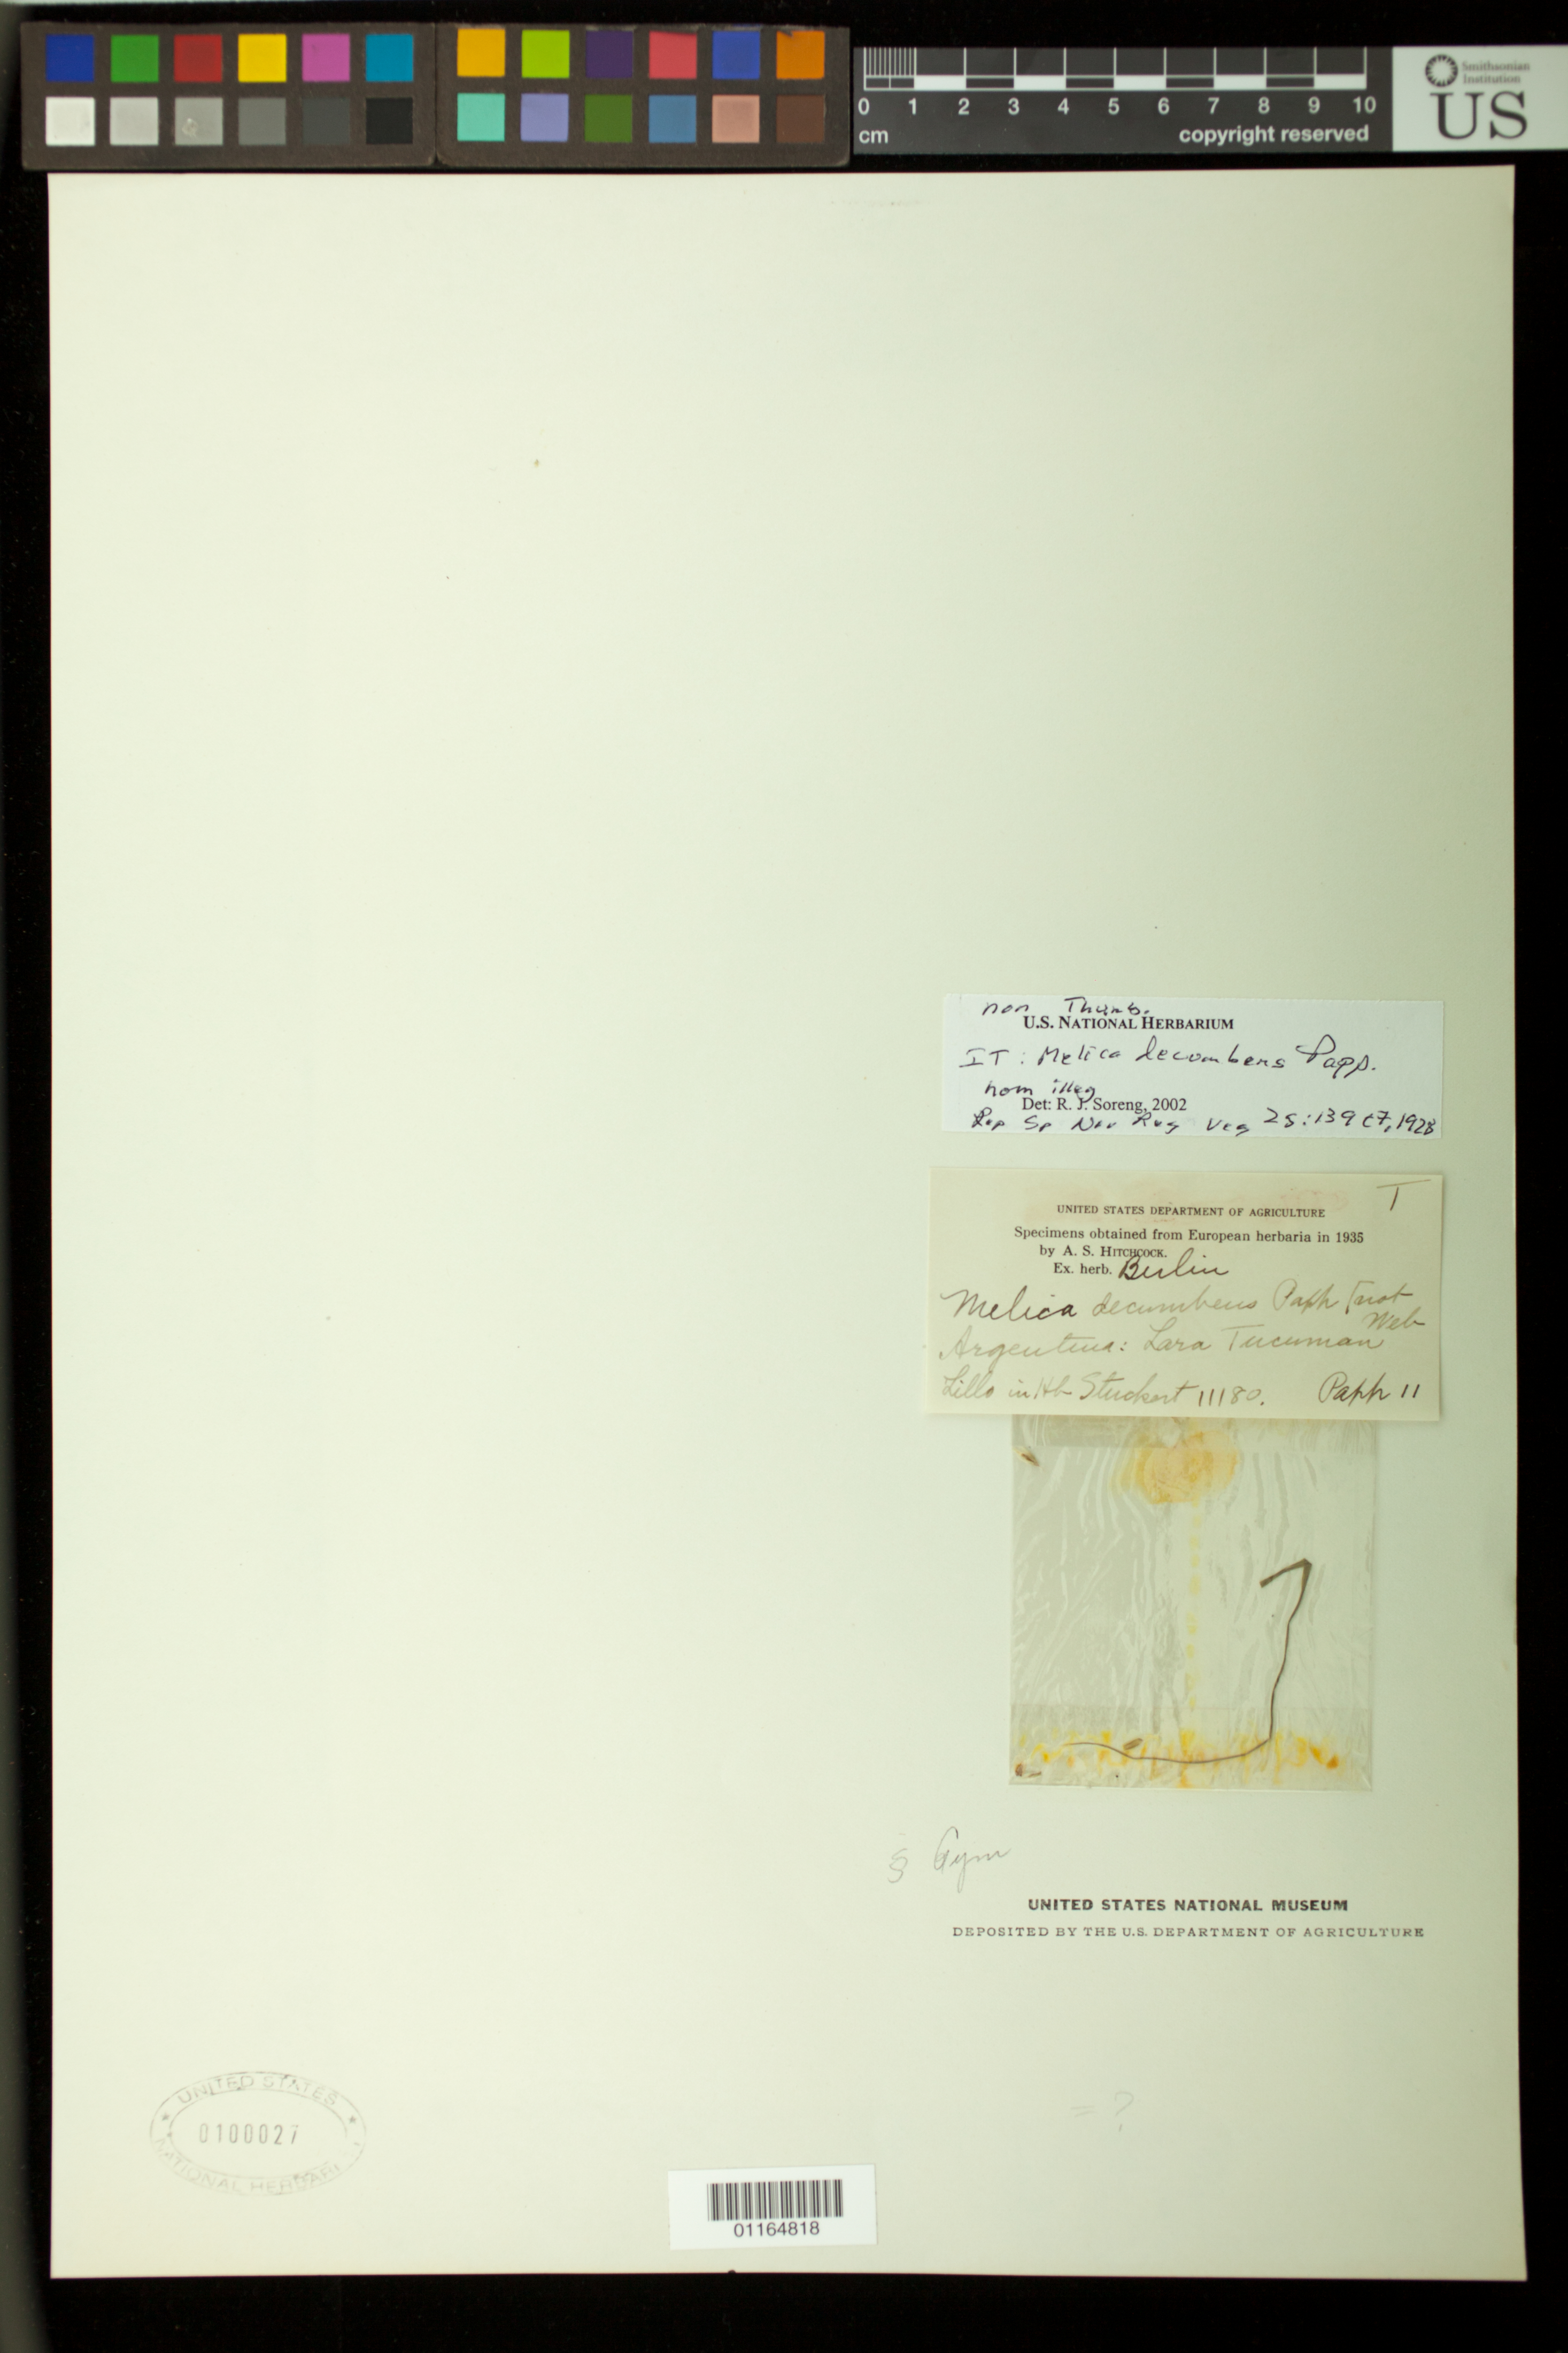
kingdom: Plantae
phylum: Tracheophyta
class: Liliopsida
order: Poales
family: Poaceae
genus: Melica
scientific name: Melica decumbens Papp, nom. illeg.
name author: Papp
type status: Type Collection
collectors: M. Lillo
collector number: Herb. Stuckert 11180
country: Argentina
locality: Lara, Tucuman (herb. Stuck. 11180)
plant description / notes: Fragmentary material of type specimen ex herb. Berlin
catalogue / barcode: US 100027